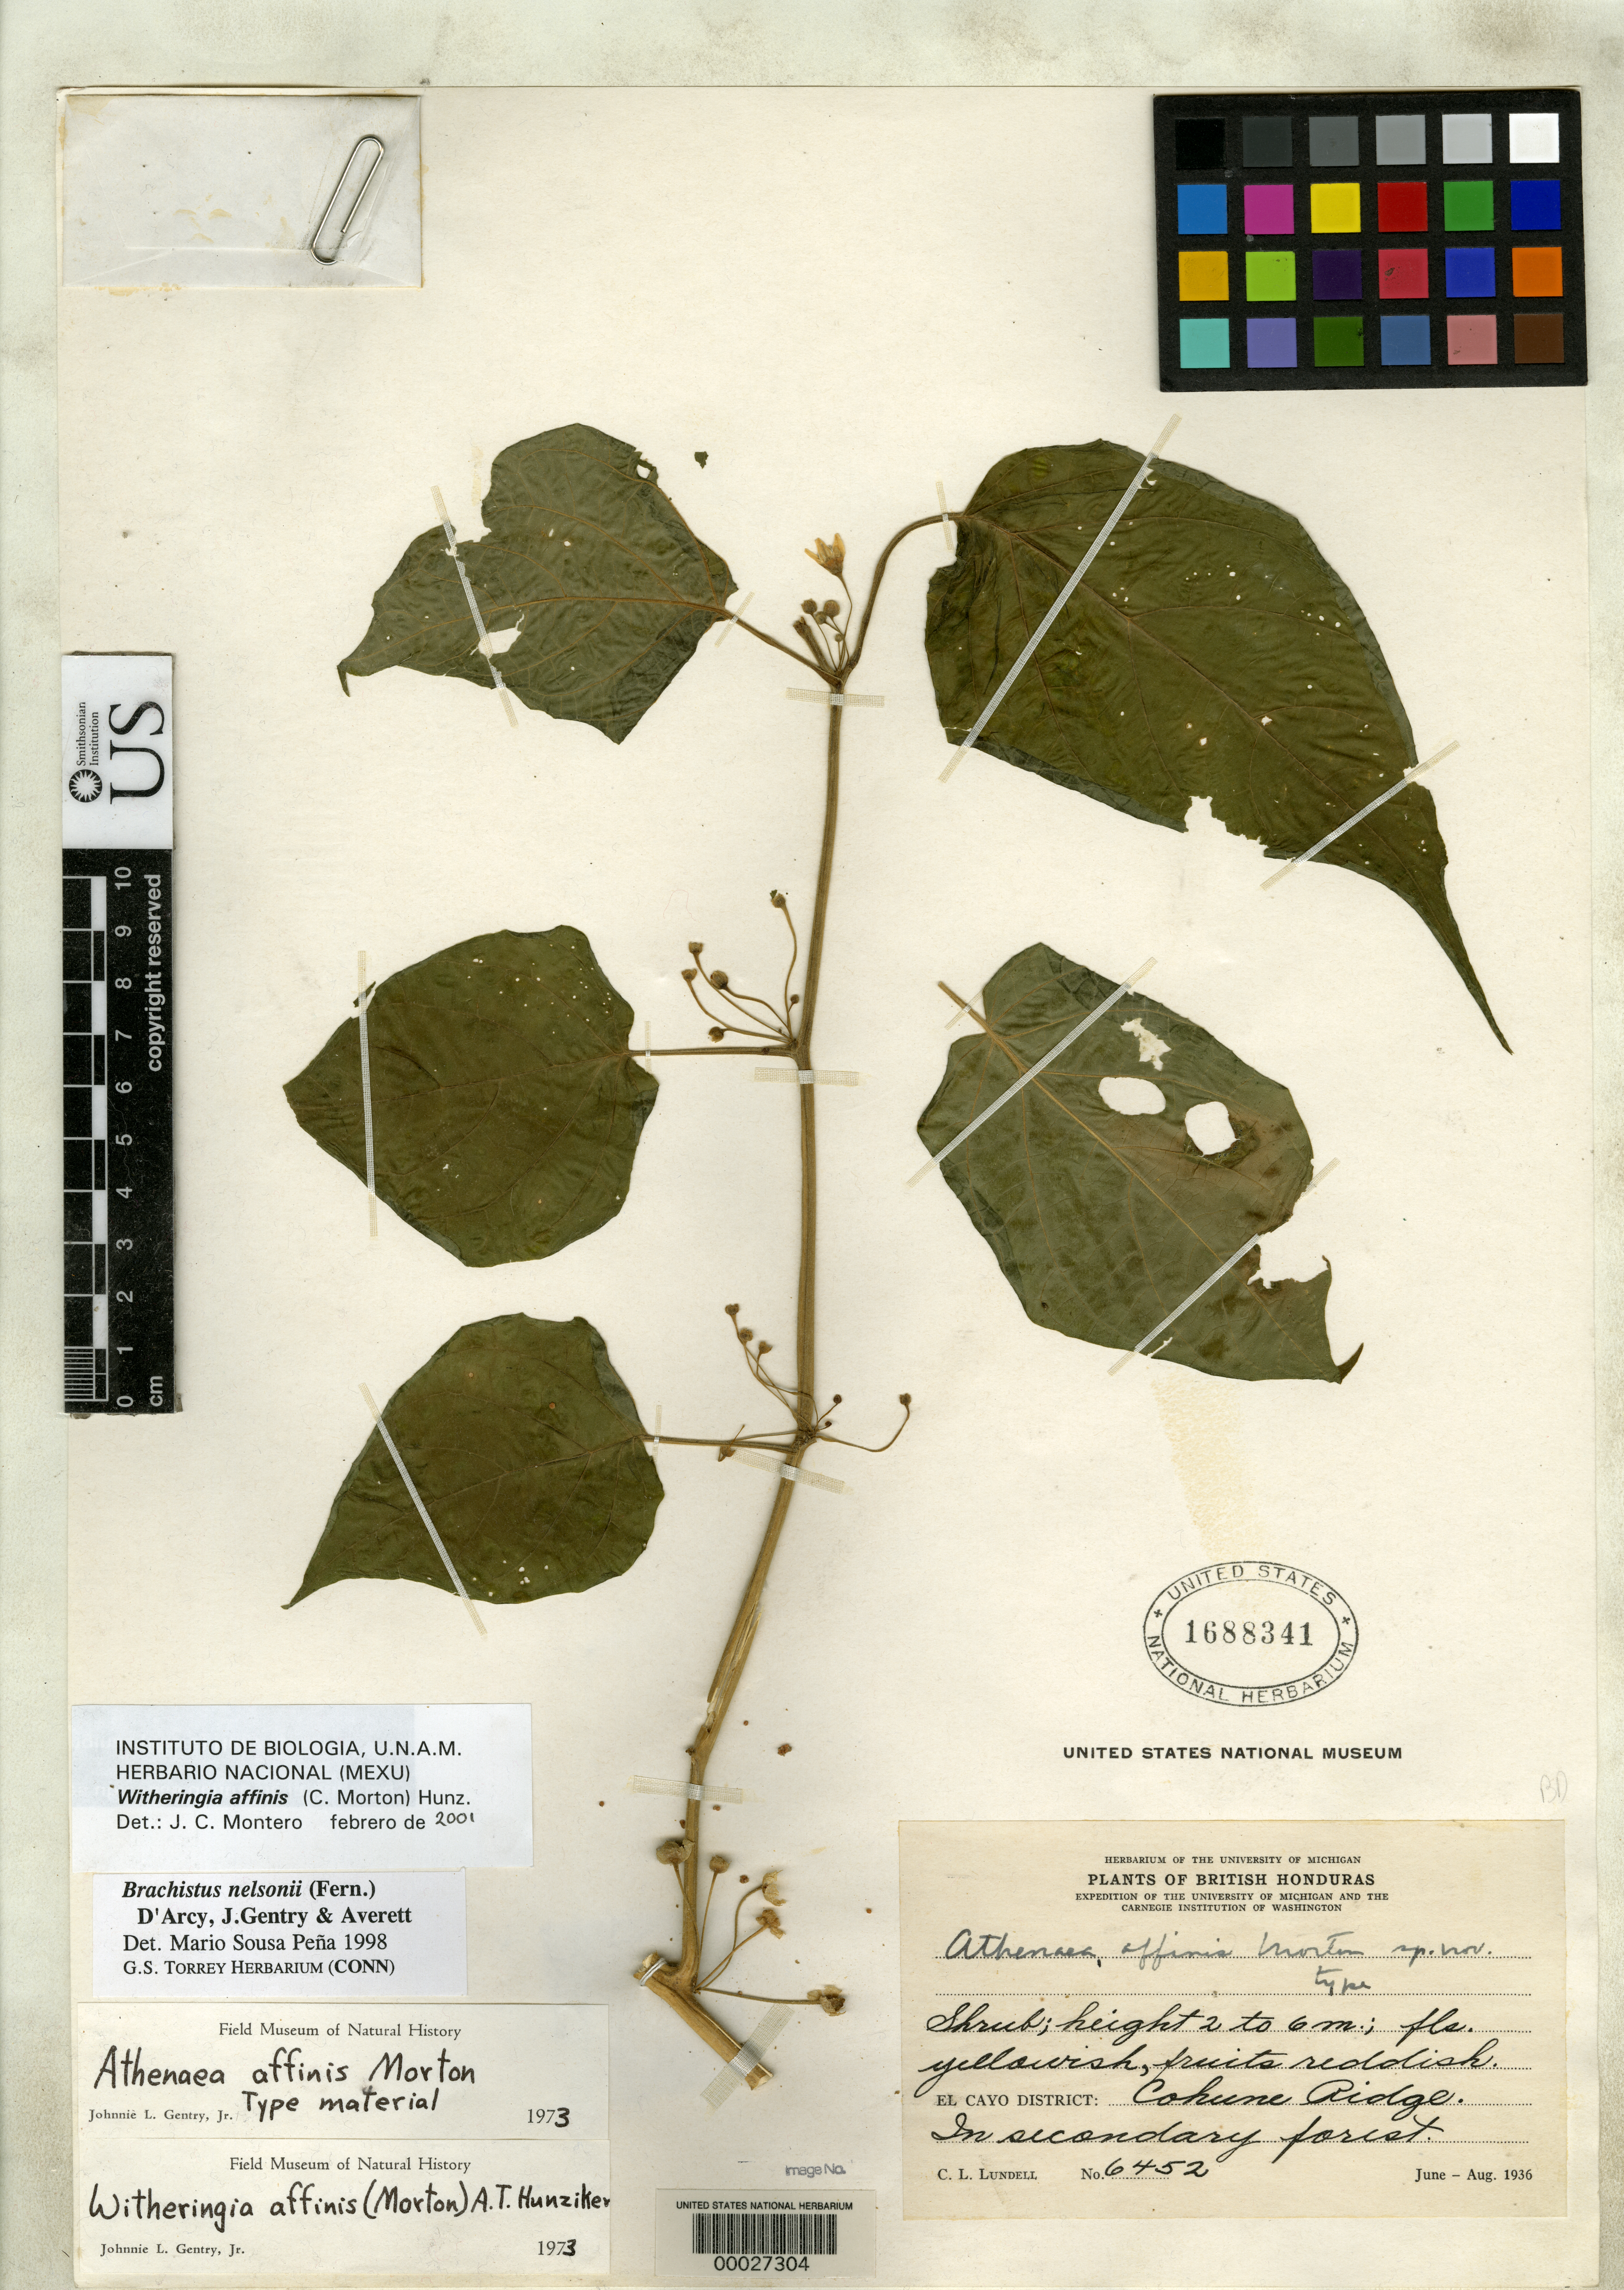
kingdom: Plantae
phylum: Tracheophyta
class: Magnoliopsida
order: Solanales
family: Solanaceae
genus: Athenaea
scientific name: Athenaea affinis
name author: C.V. Morton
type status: Holotype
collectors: C. L. Lundell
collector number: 6452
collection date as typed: Jun 1936 to -- Aug 1936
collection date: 1936-06/1936-08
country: Belize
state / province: Cayo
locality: Cohune Ridge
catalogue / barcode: US 1688341